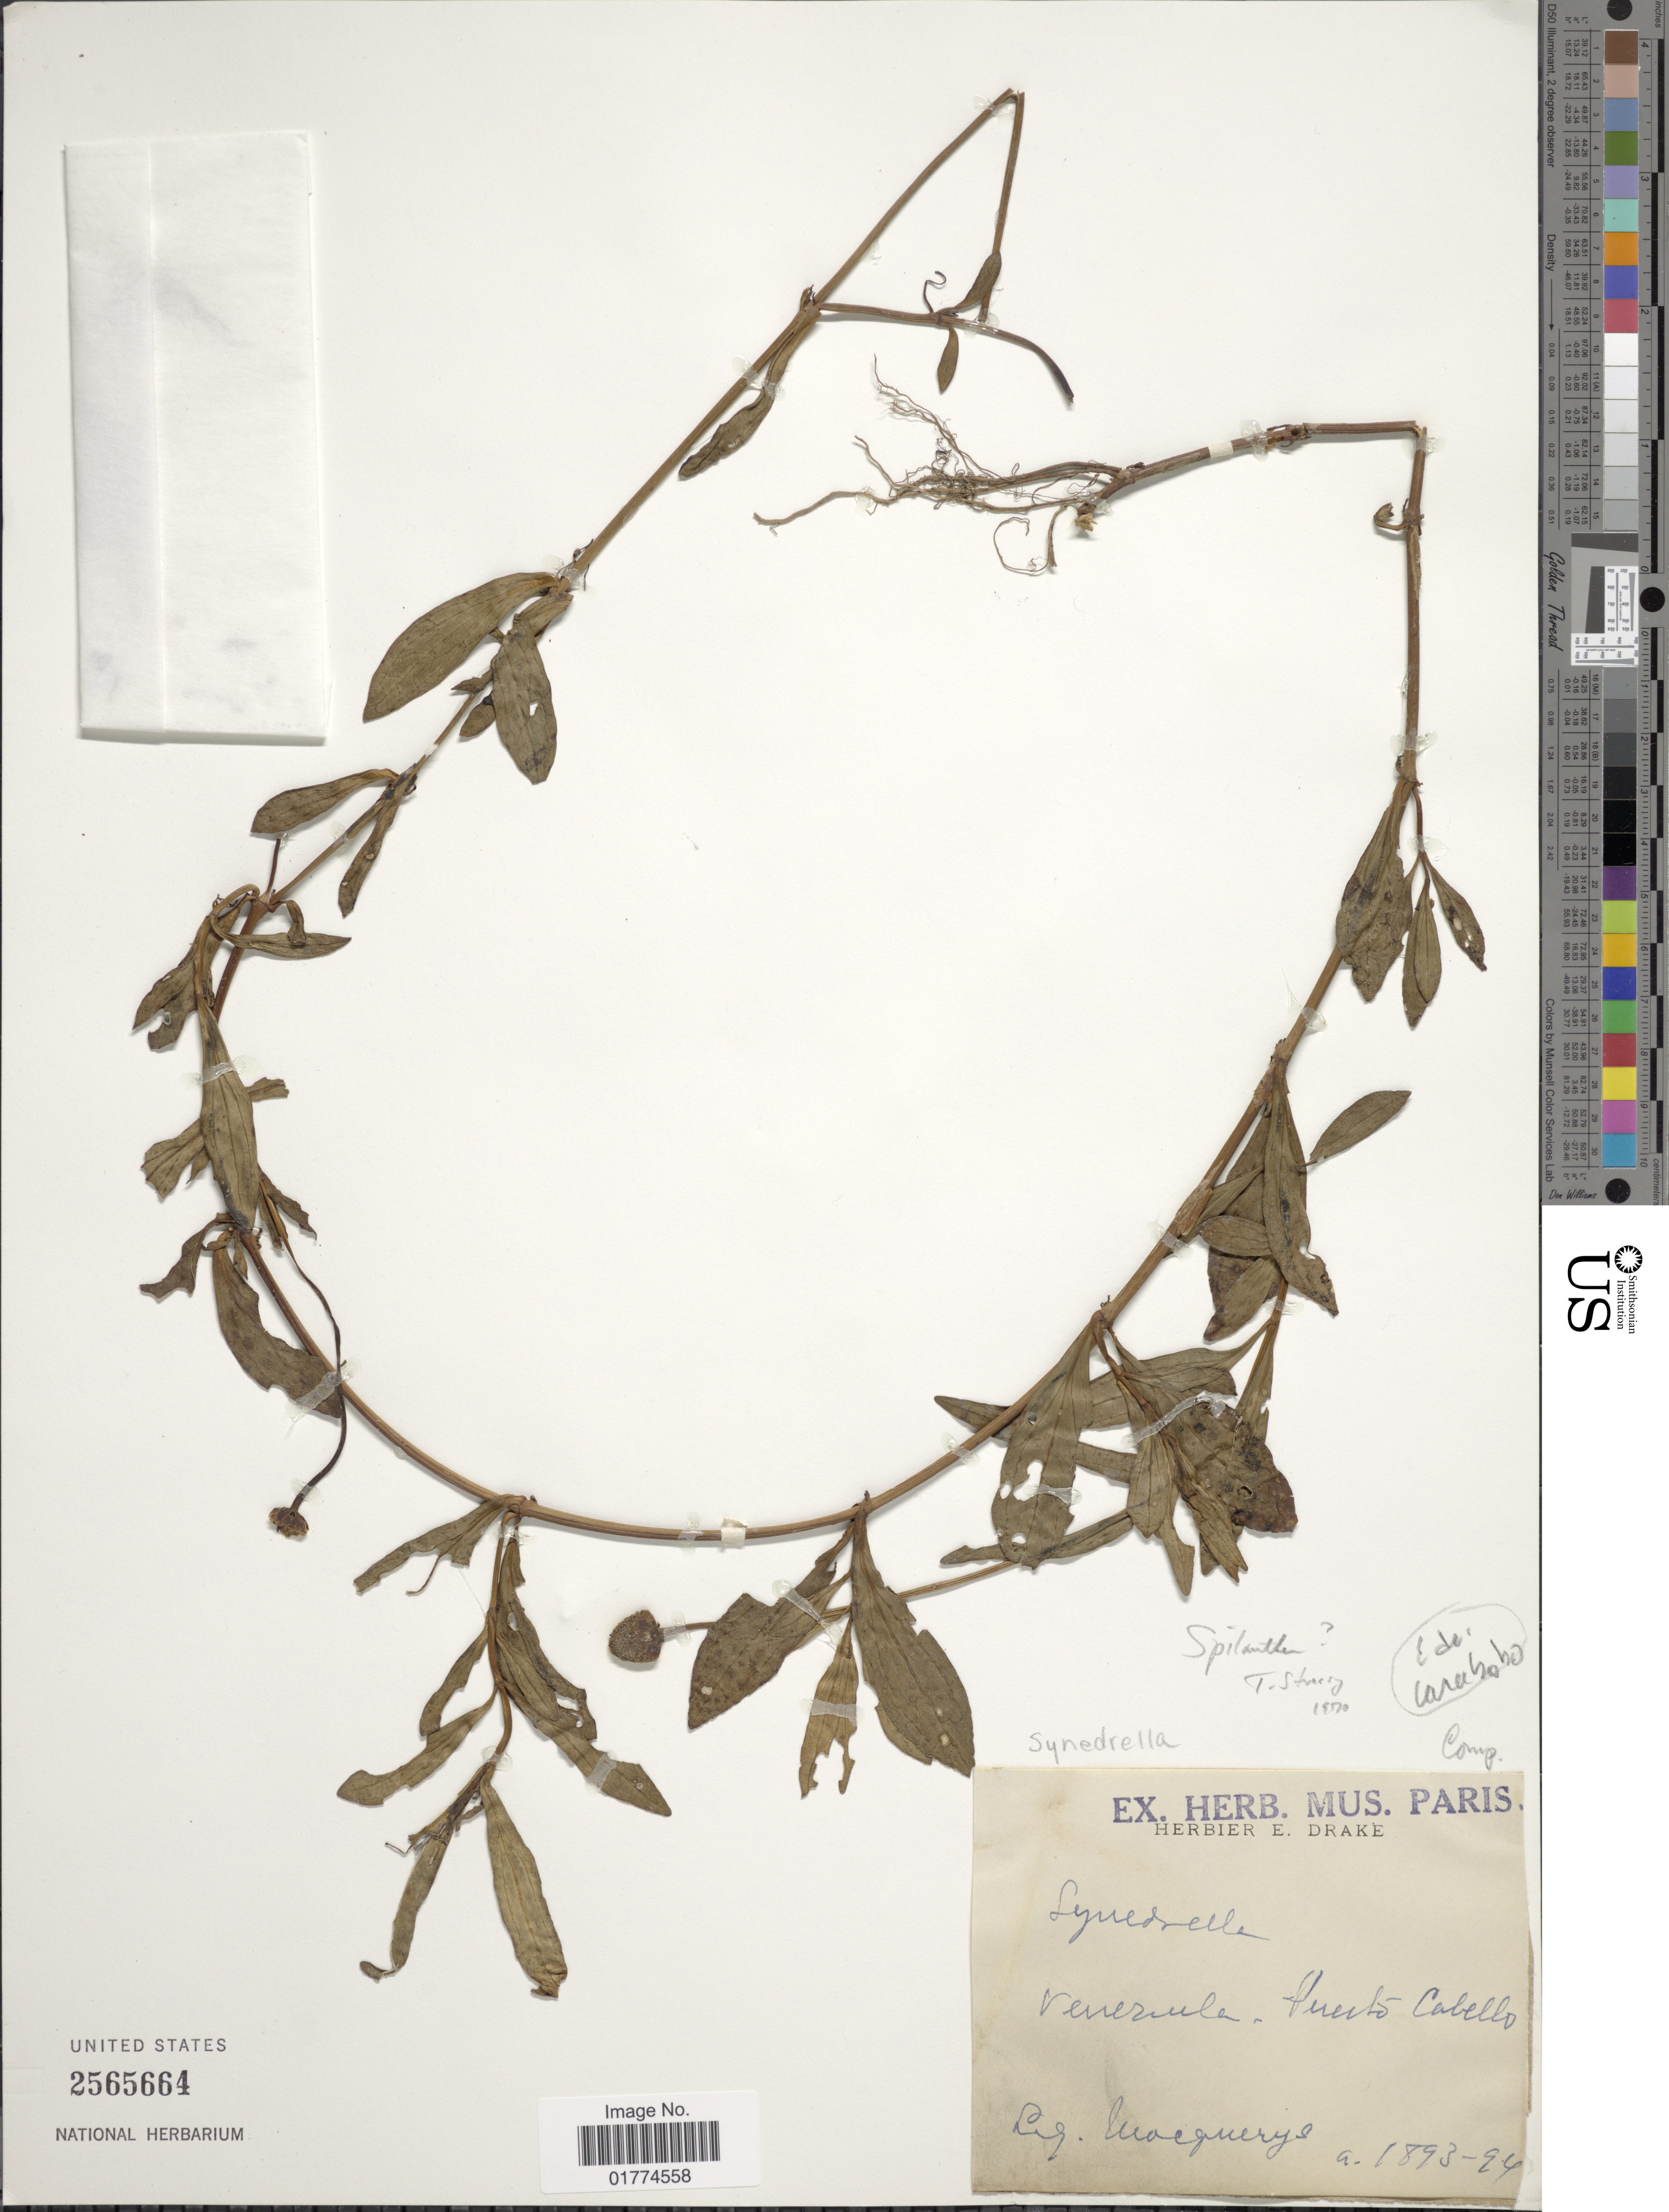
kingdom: Plantae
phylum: Tracheophyta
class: Magnoliopsida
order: Asterales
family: Asteraceae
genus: Spilanthes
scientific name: Spilanthes urens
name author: Jacq.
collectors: A. Mocquerys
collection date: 1893/1894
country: Venezuela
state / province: Carabobo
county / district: Puerto Cabello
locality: Puerto Cabello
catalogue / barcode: US 2565664